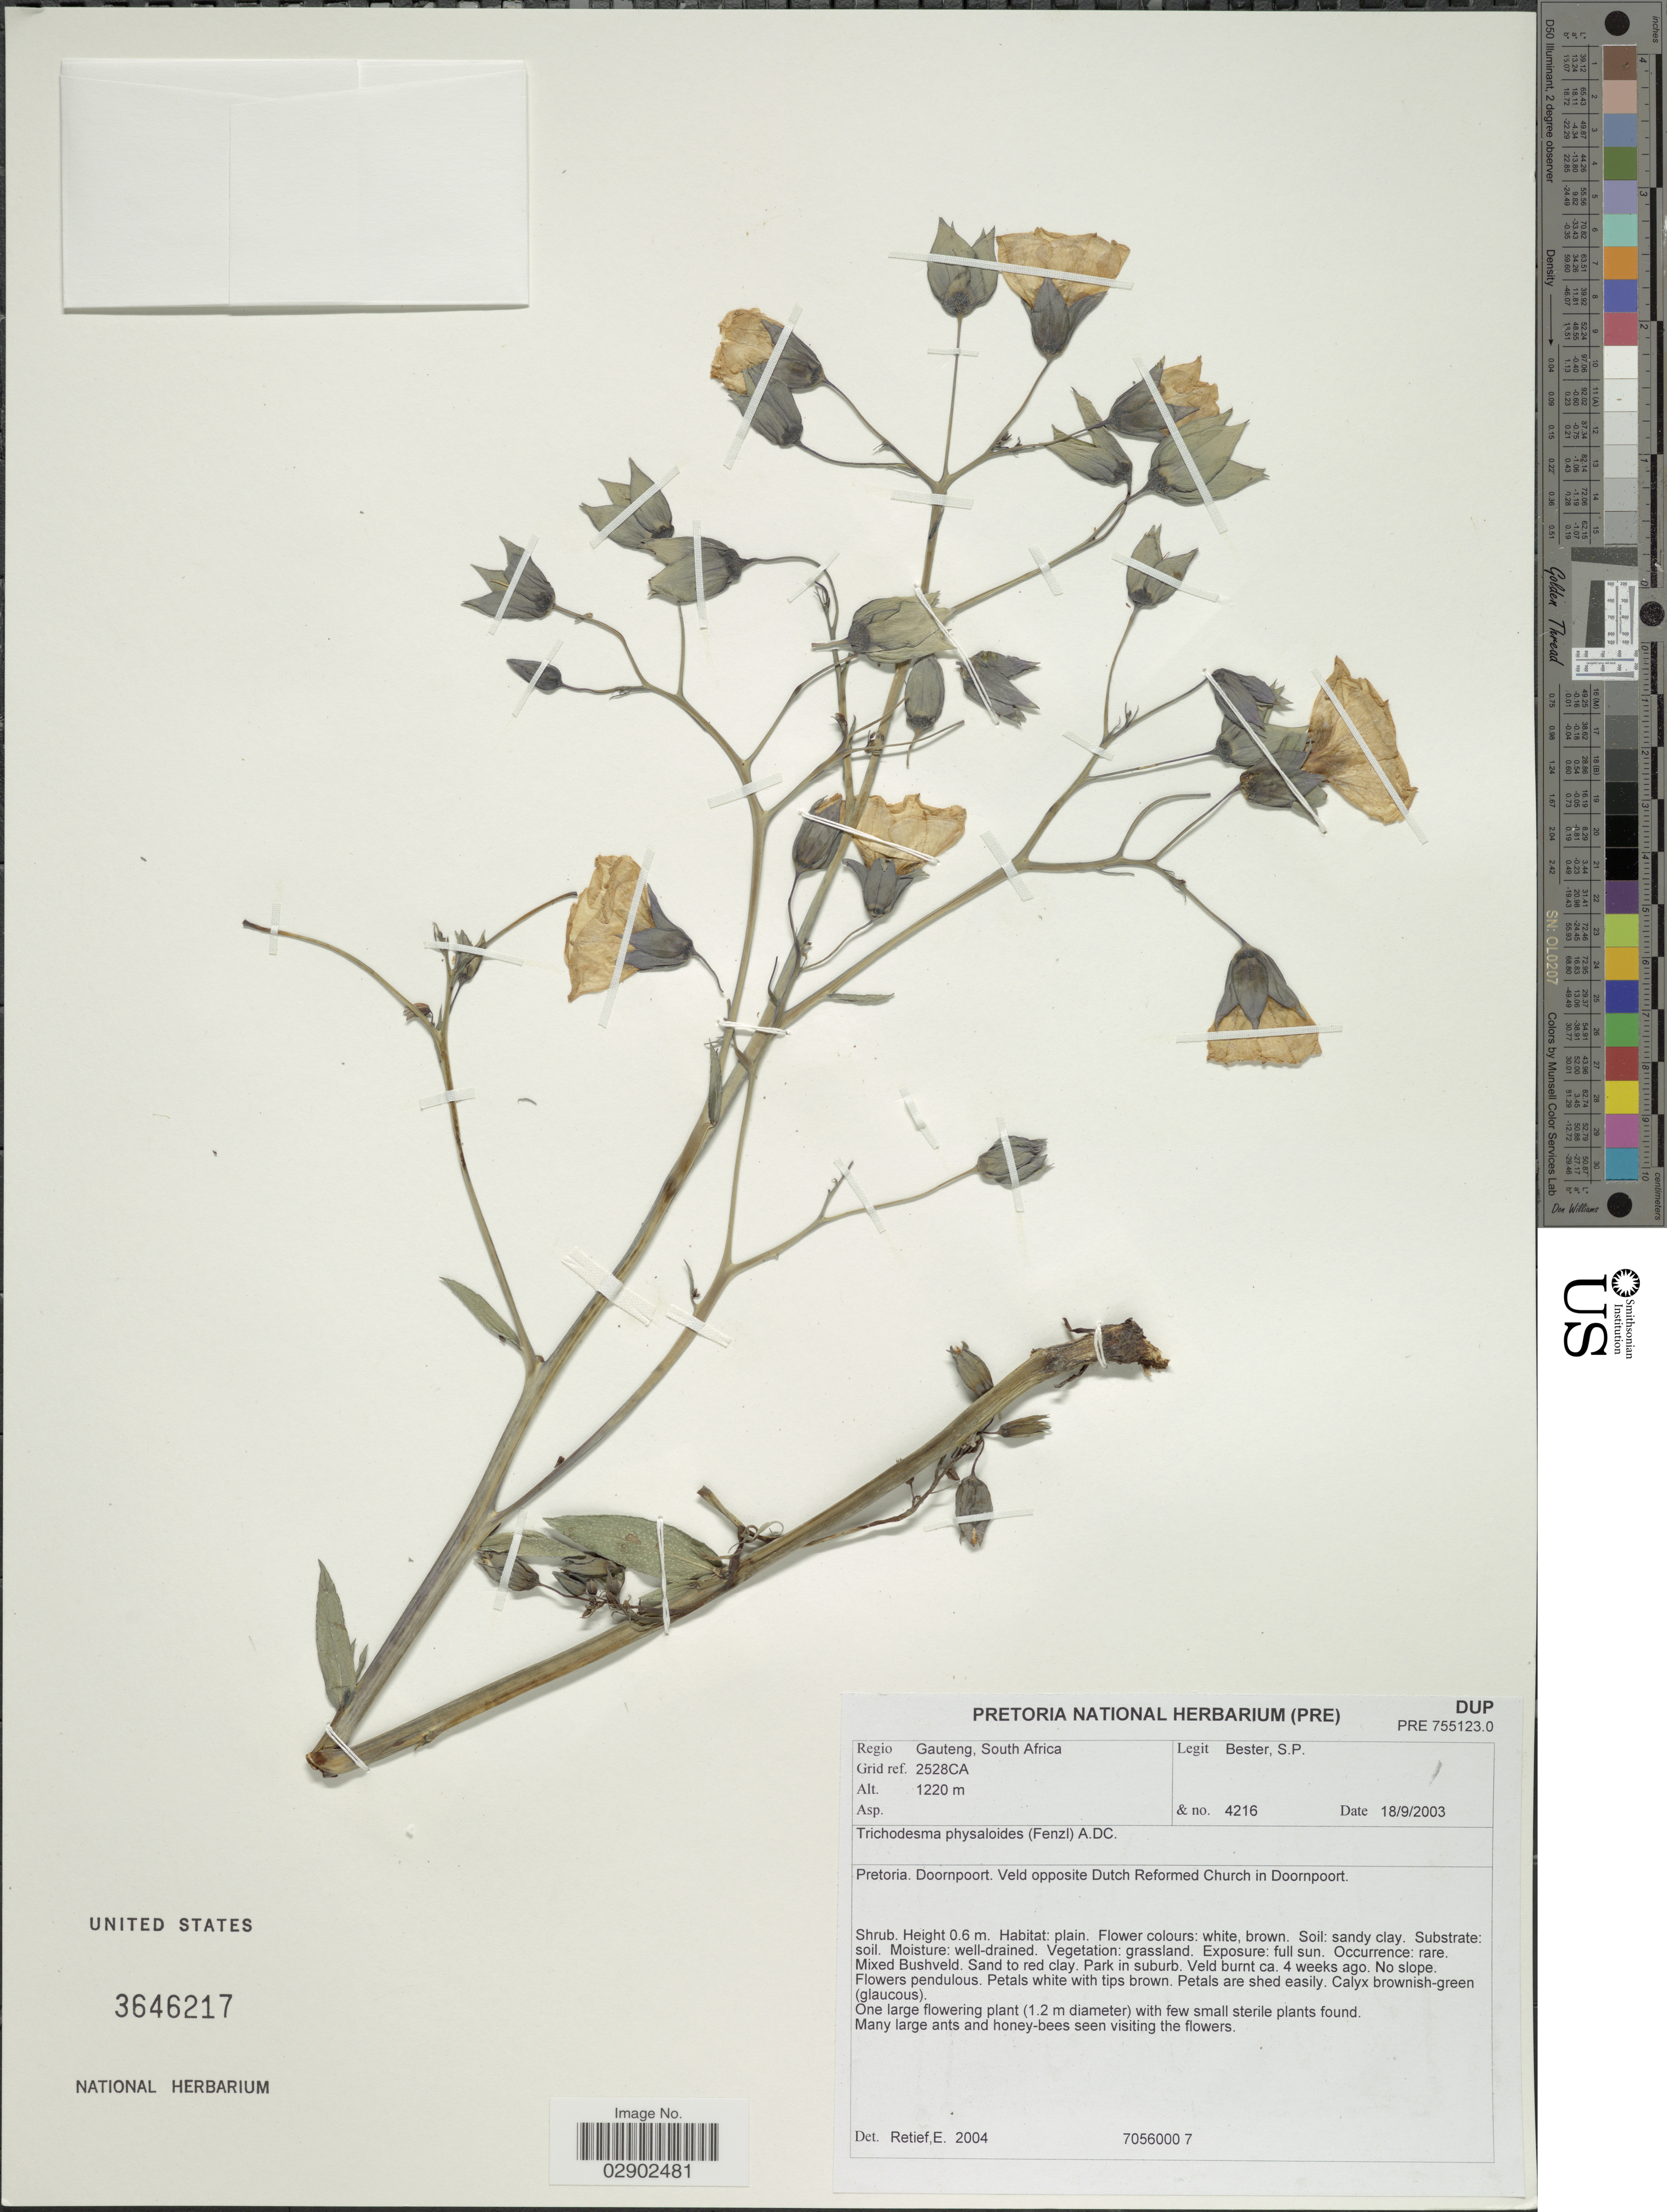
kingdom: Plantae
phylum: Tracheophyta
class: Magnoliopsida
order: Boraginales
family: Boraginaceae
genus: Trichodesma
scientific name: Trichodesma physaloides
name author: (Fenzl) A. DC.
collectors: S. Bester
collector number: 4216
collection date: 2003-09-18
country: South Africa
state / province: Gauteng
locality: Grid ref. 2528CA. Pretoria. Doornpoort. Veld opposite Dutch Reformed Church in Doornpoort.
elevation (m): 1220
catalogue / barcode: US 3646217